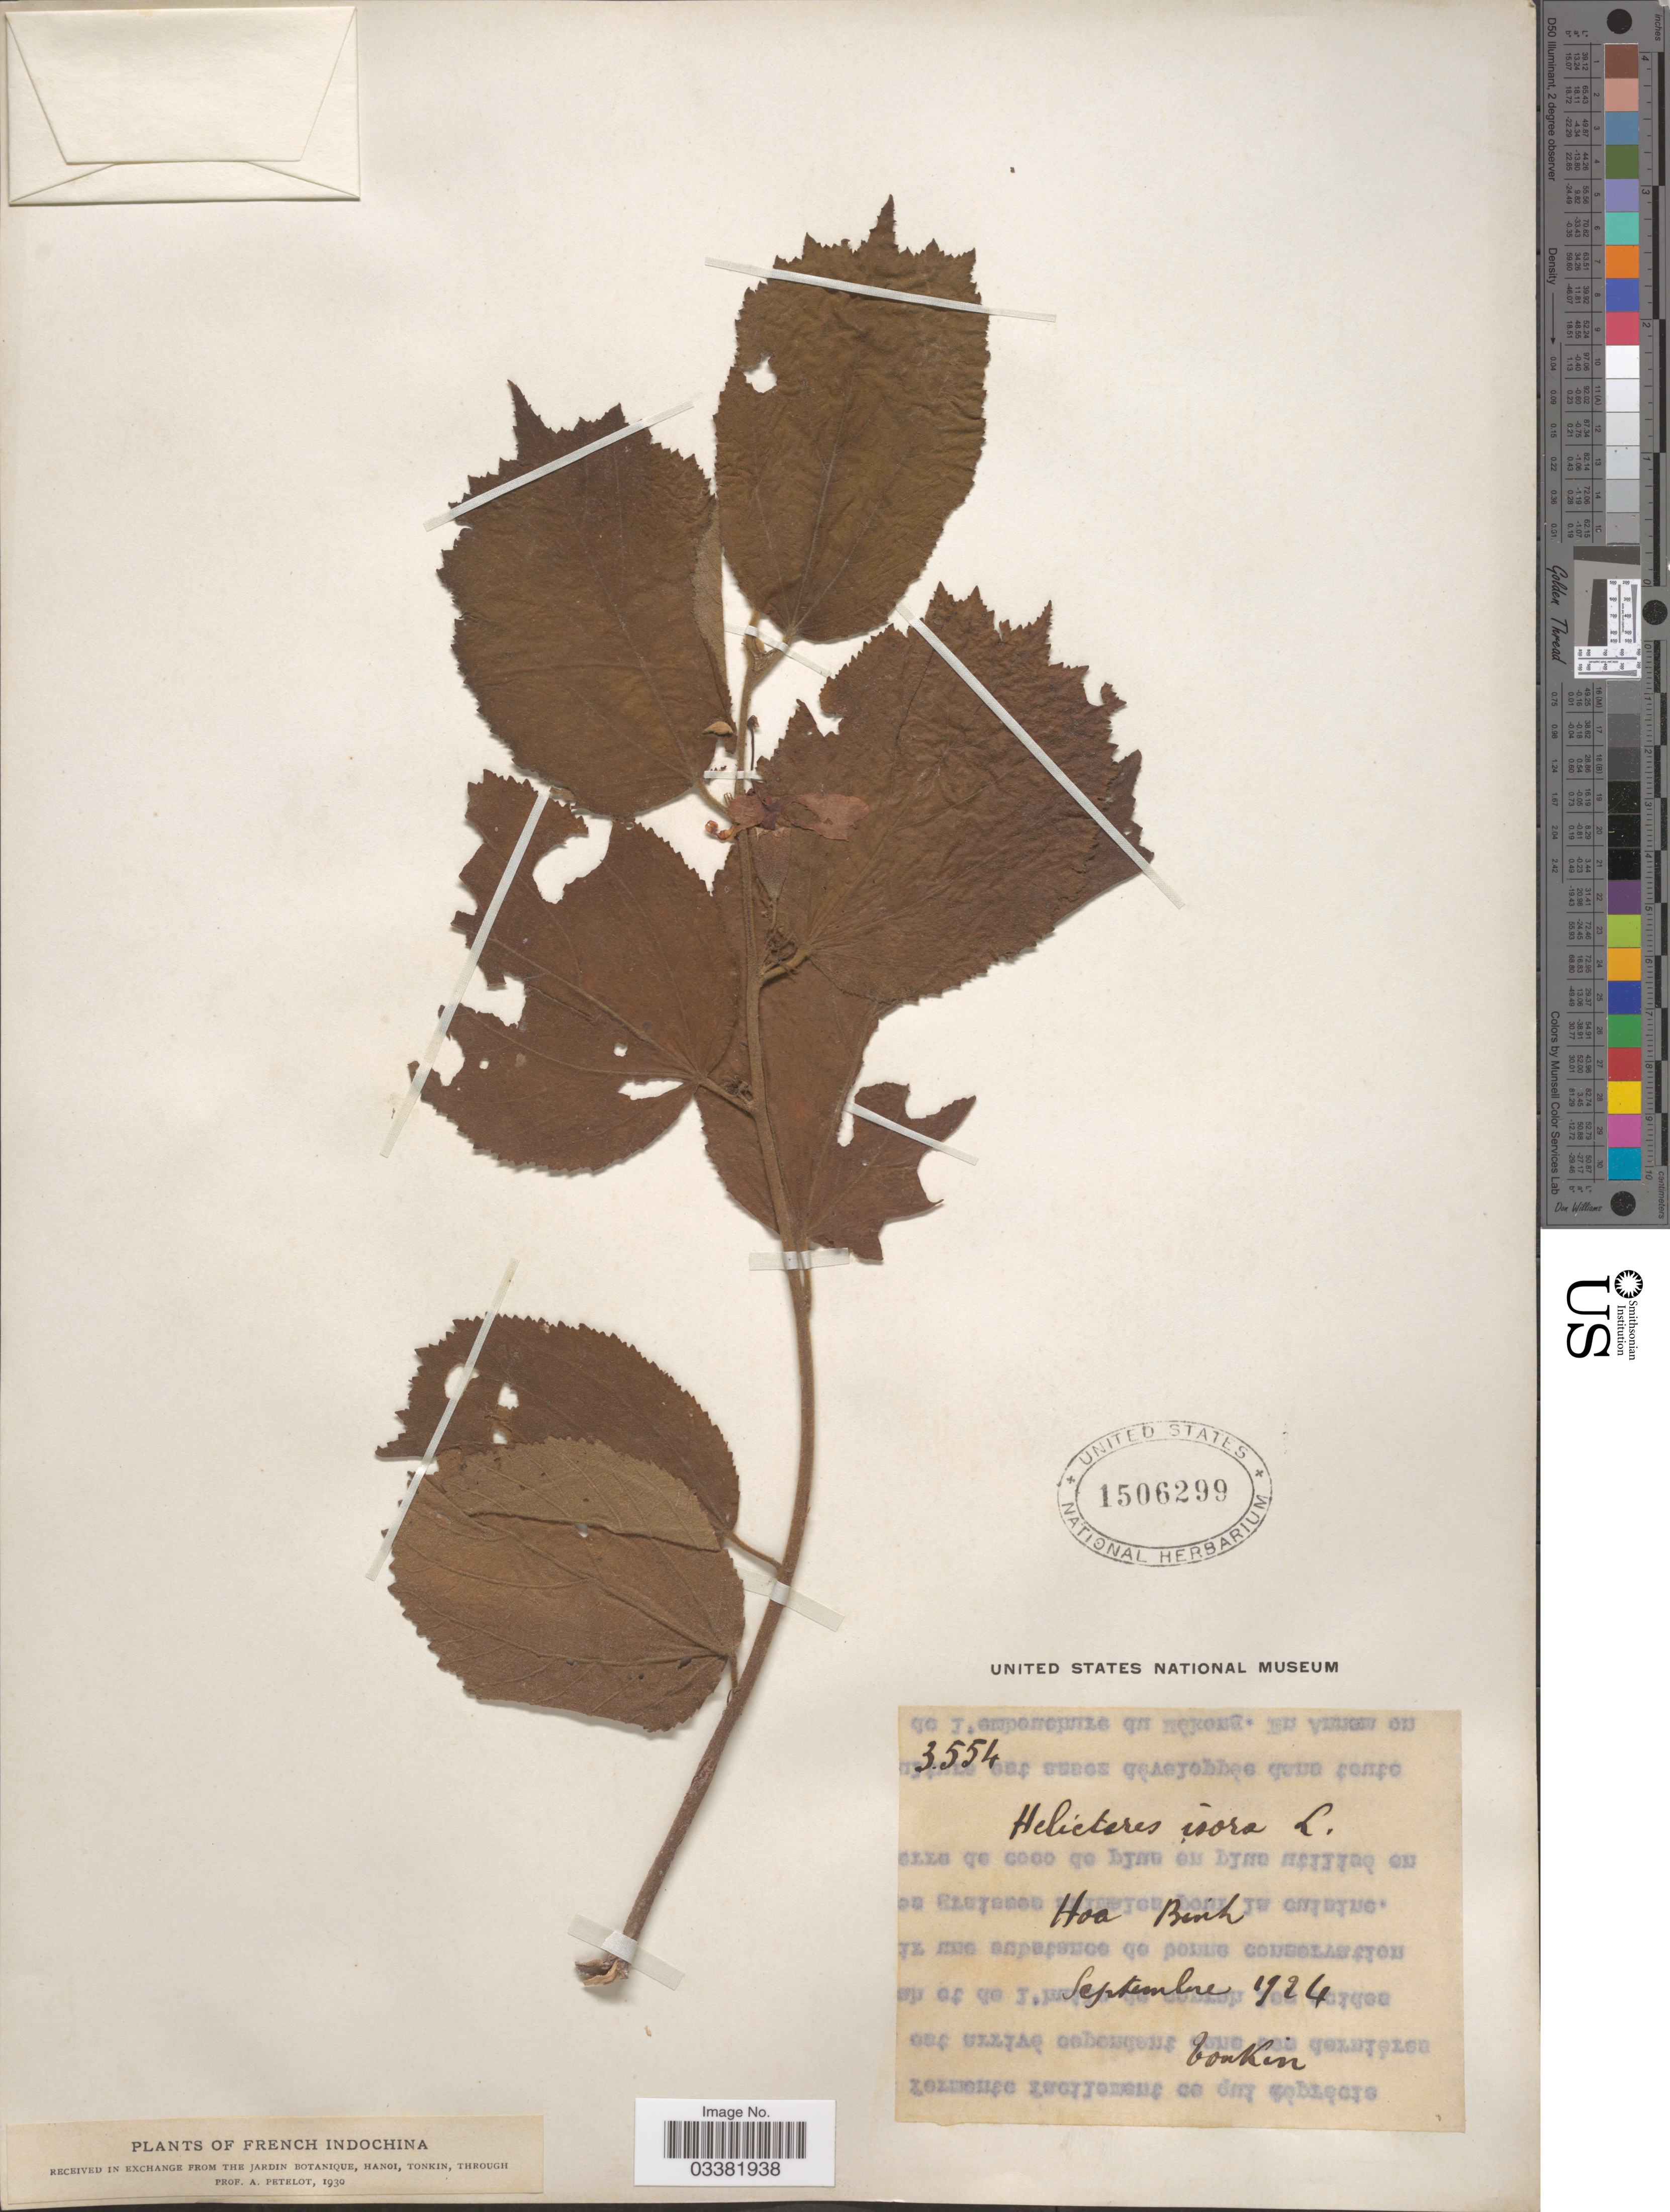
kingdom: Plantae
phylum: Tracheophyta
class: Magnoliopsida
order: Malvales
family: Malvaceae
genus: Helicteres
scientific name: Helicteres isora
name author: L.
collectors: P. A. Pételot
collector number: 3554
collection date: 1924-09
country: Vietnam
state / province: Hoa Binh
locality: French Indochina.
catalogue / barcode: US 1506299